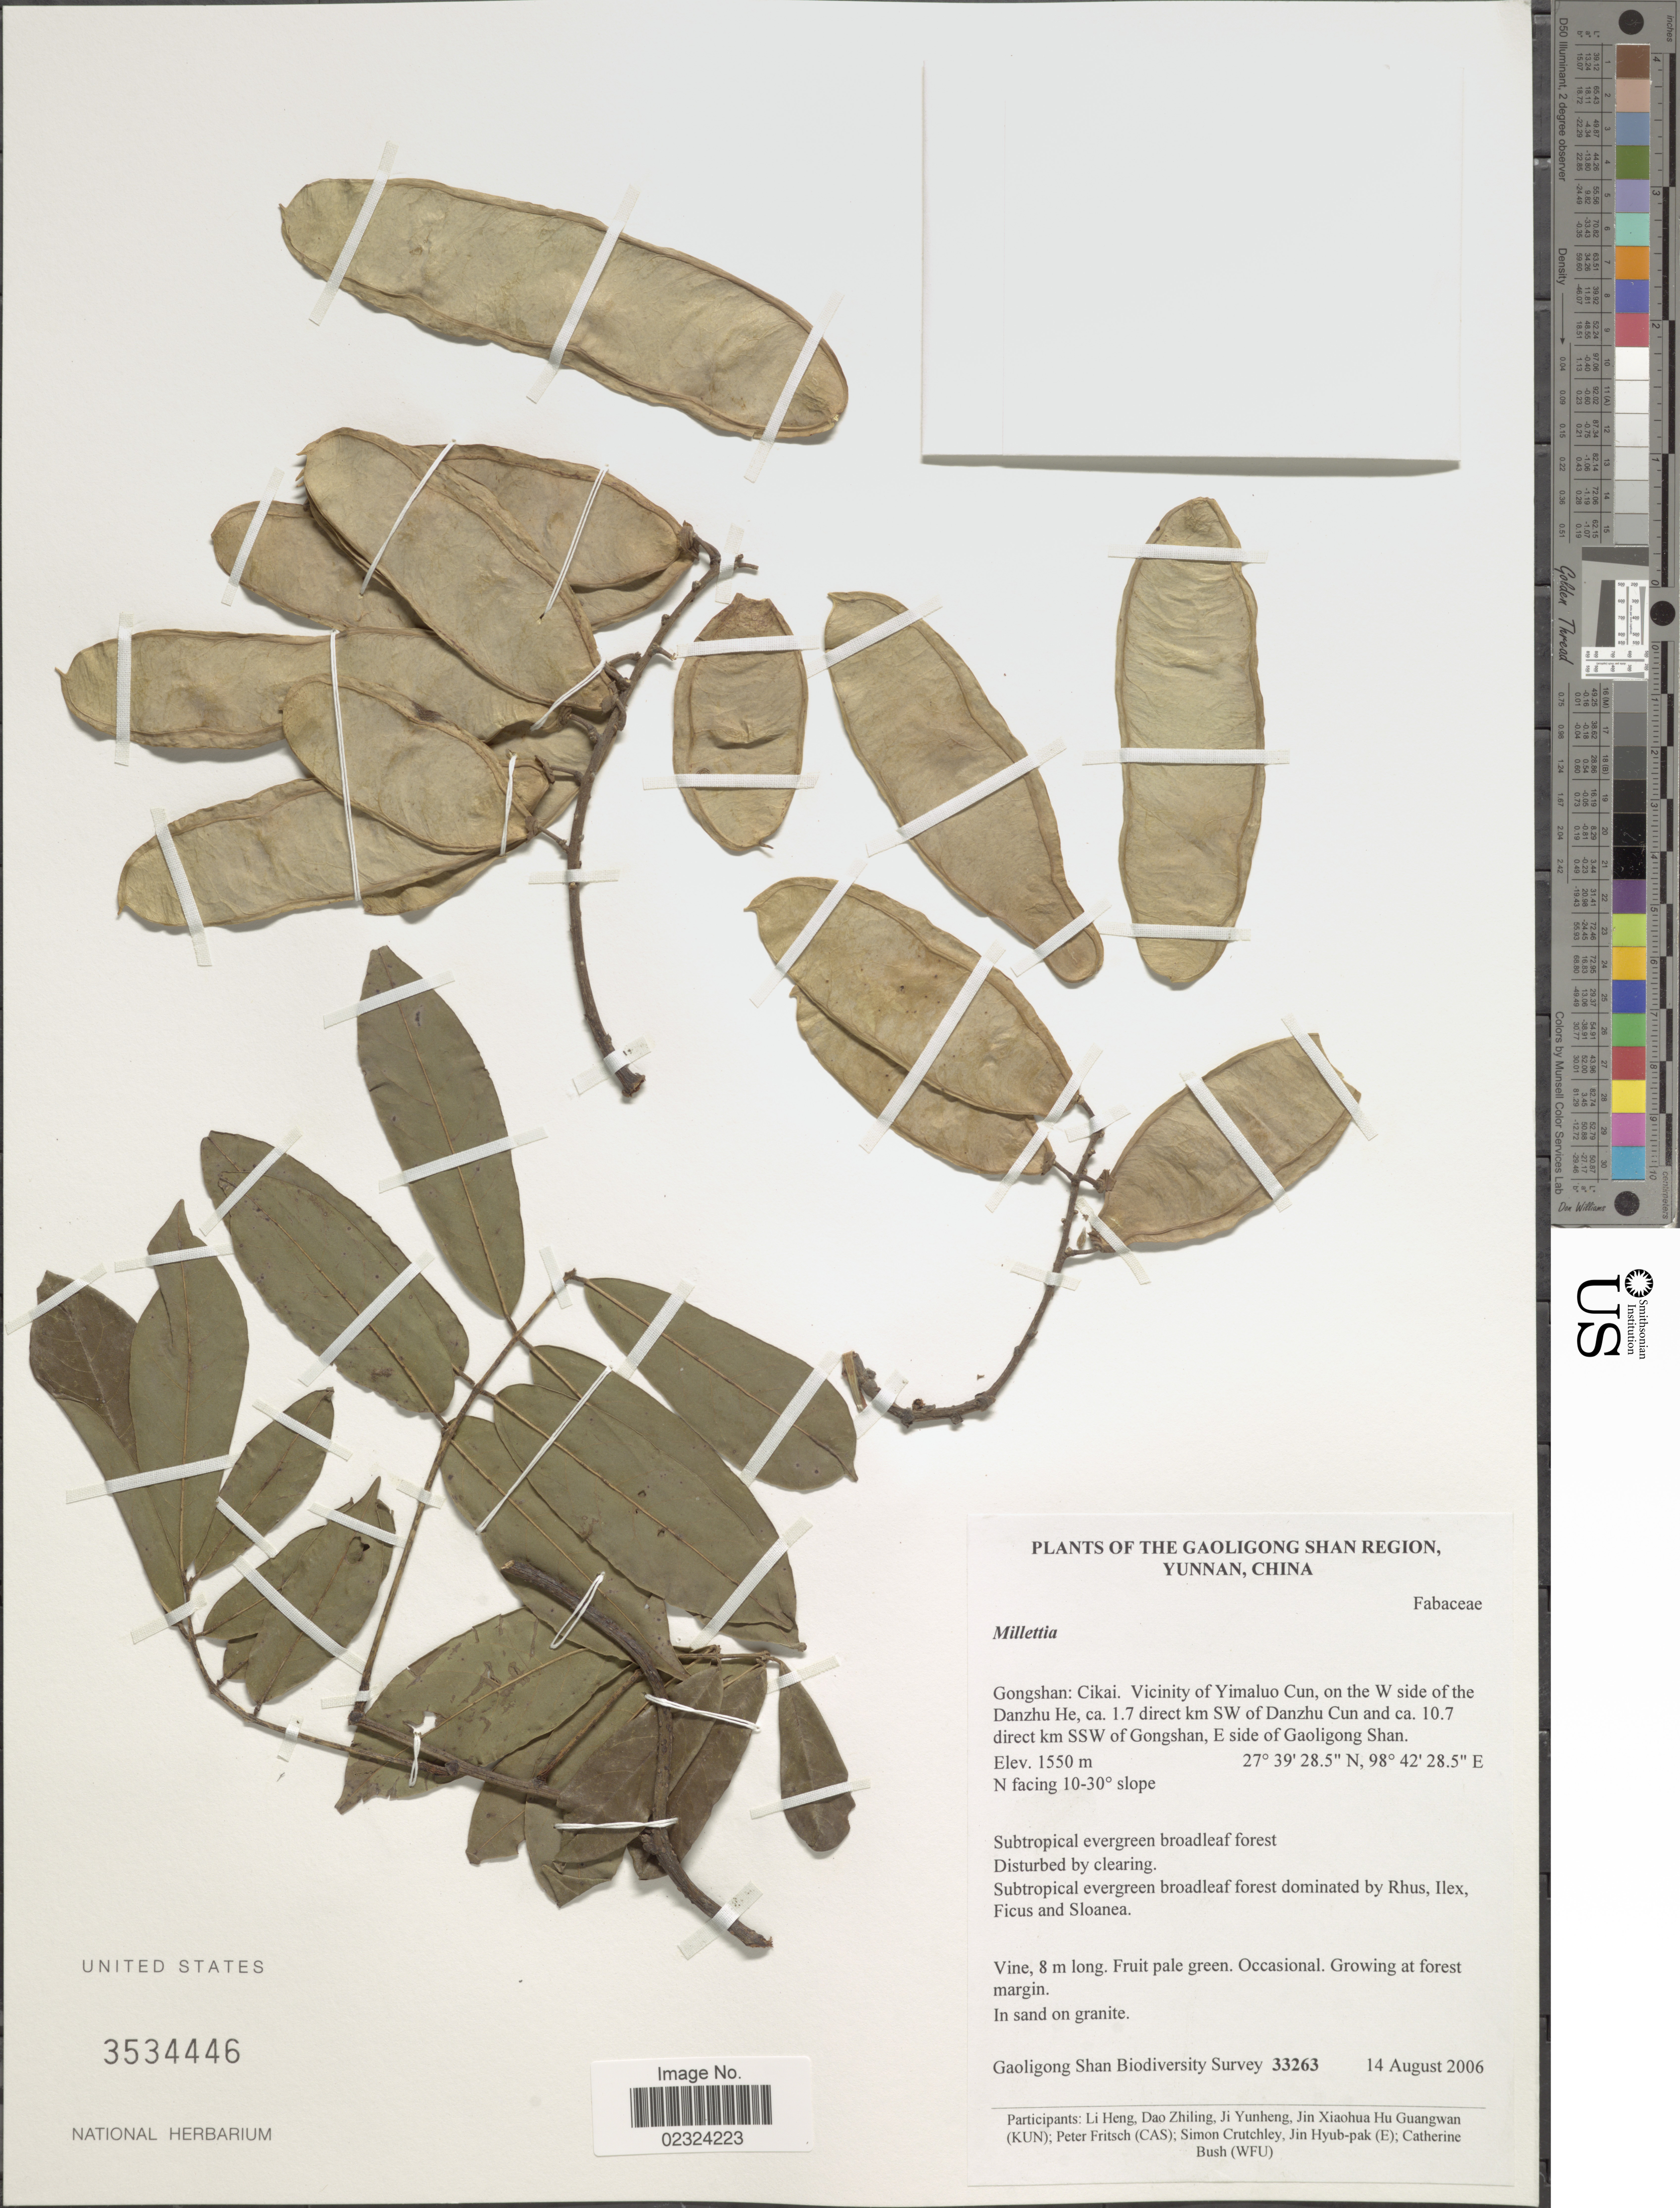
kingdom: Plantae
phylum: Tracheophyta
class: Magnoliopsida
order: Fabales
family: Fabaceae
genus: Millettia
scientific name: Millettia sp.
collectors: Gaoligong Shan Biodiversity Survey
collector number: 33263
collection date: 2006-08-14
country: China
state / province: Yunnan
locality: The Goaligong Shan Region. Gongshan: Cikai. Vicinity of Yimalou Cun, on the W side of the Danzhu He, ca. 1.7 direct km SW of Danzhu Cun and ca. 10.7 direct km SSW of Gongshan, E side of Goaligong Shan.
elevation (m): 1550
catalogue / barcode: US 3534446